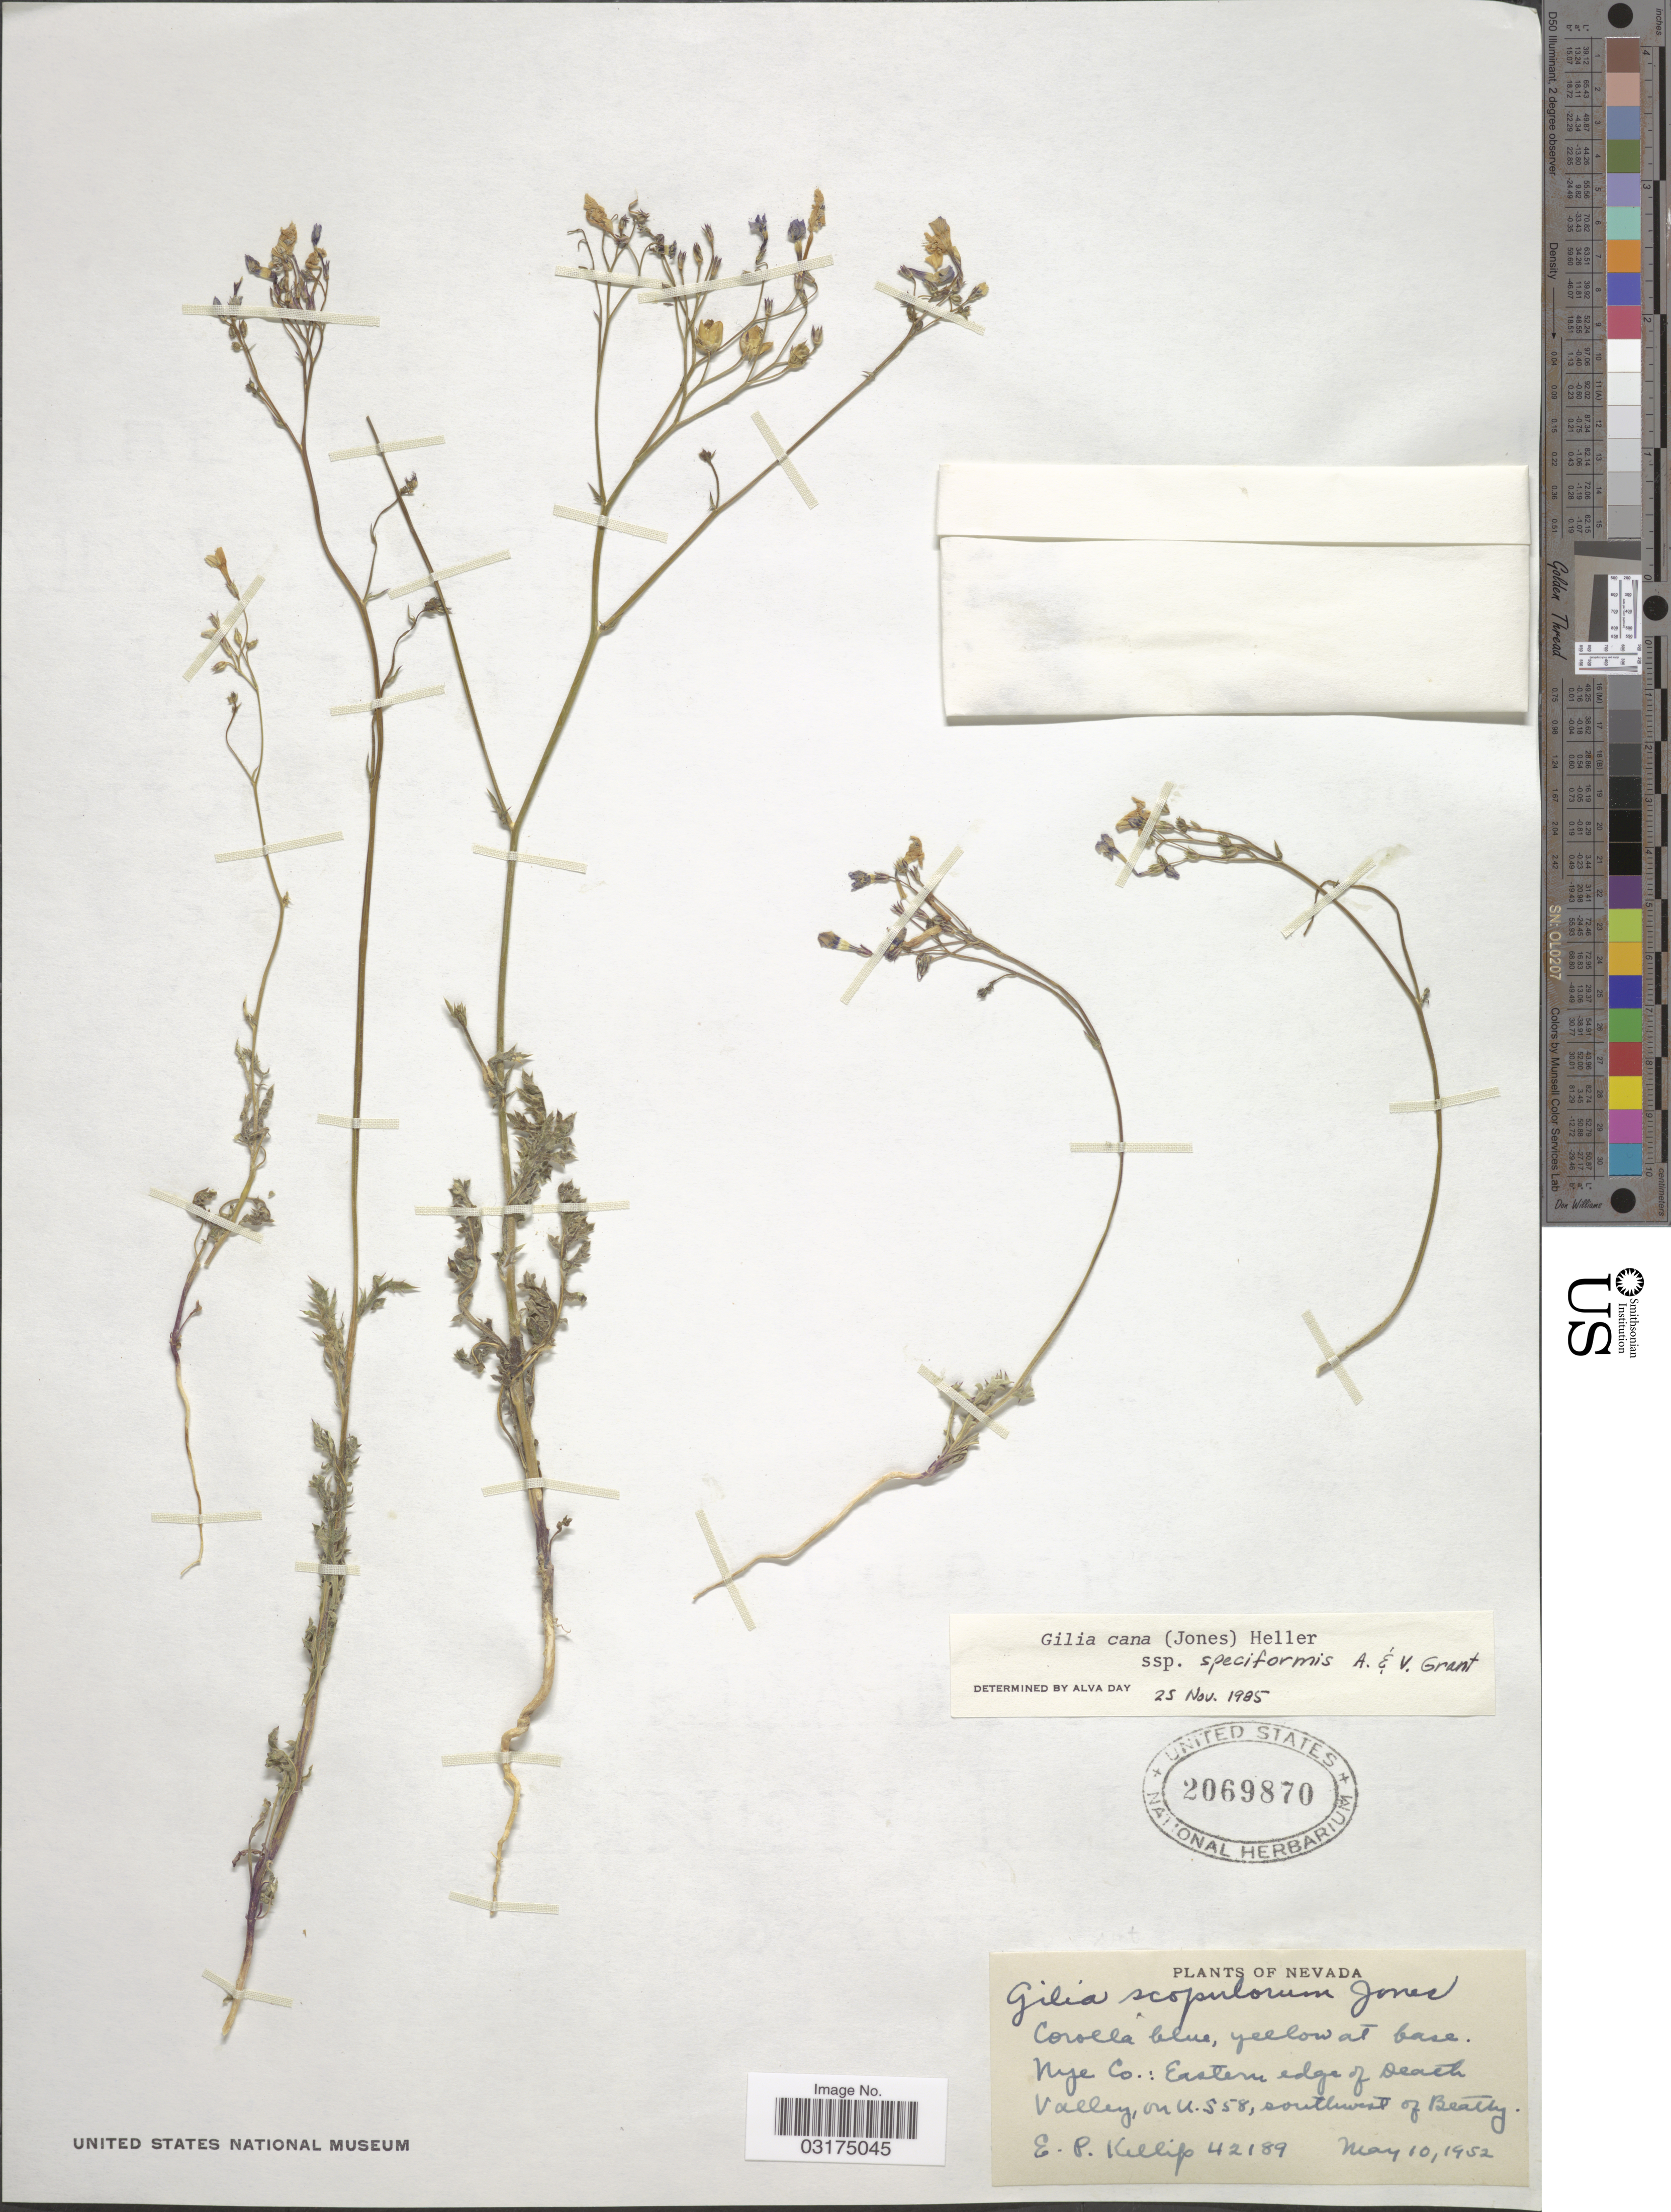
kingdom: Plantae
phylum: Tracheophyta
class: Magnoliopsida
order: Ericales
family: Polemoniaceae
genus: Gilia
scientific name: Gilia cana subsp. speciformis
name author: A.D. Grant & V.E. Grant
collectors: E. P. Killip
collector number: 42189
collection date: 1952-05-10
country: United States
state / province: Nevada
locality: Nye Co.: Eastern edge of Death Valley, on U. S. 58, southwest of Beatty.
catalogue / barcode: US 2069870